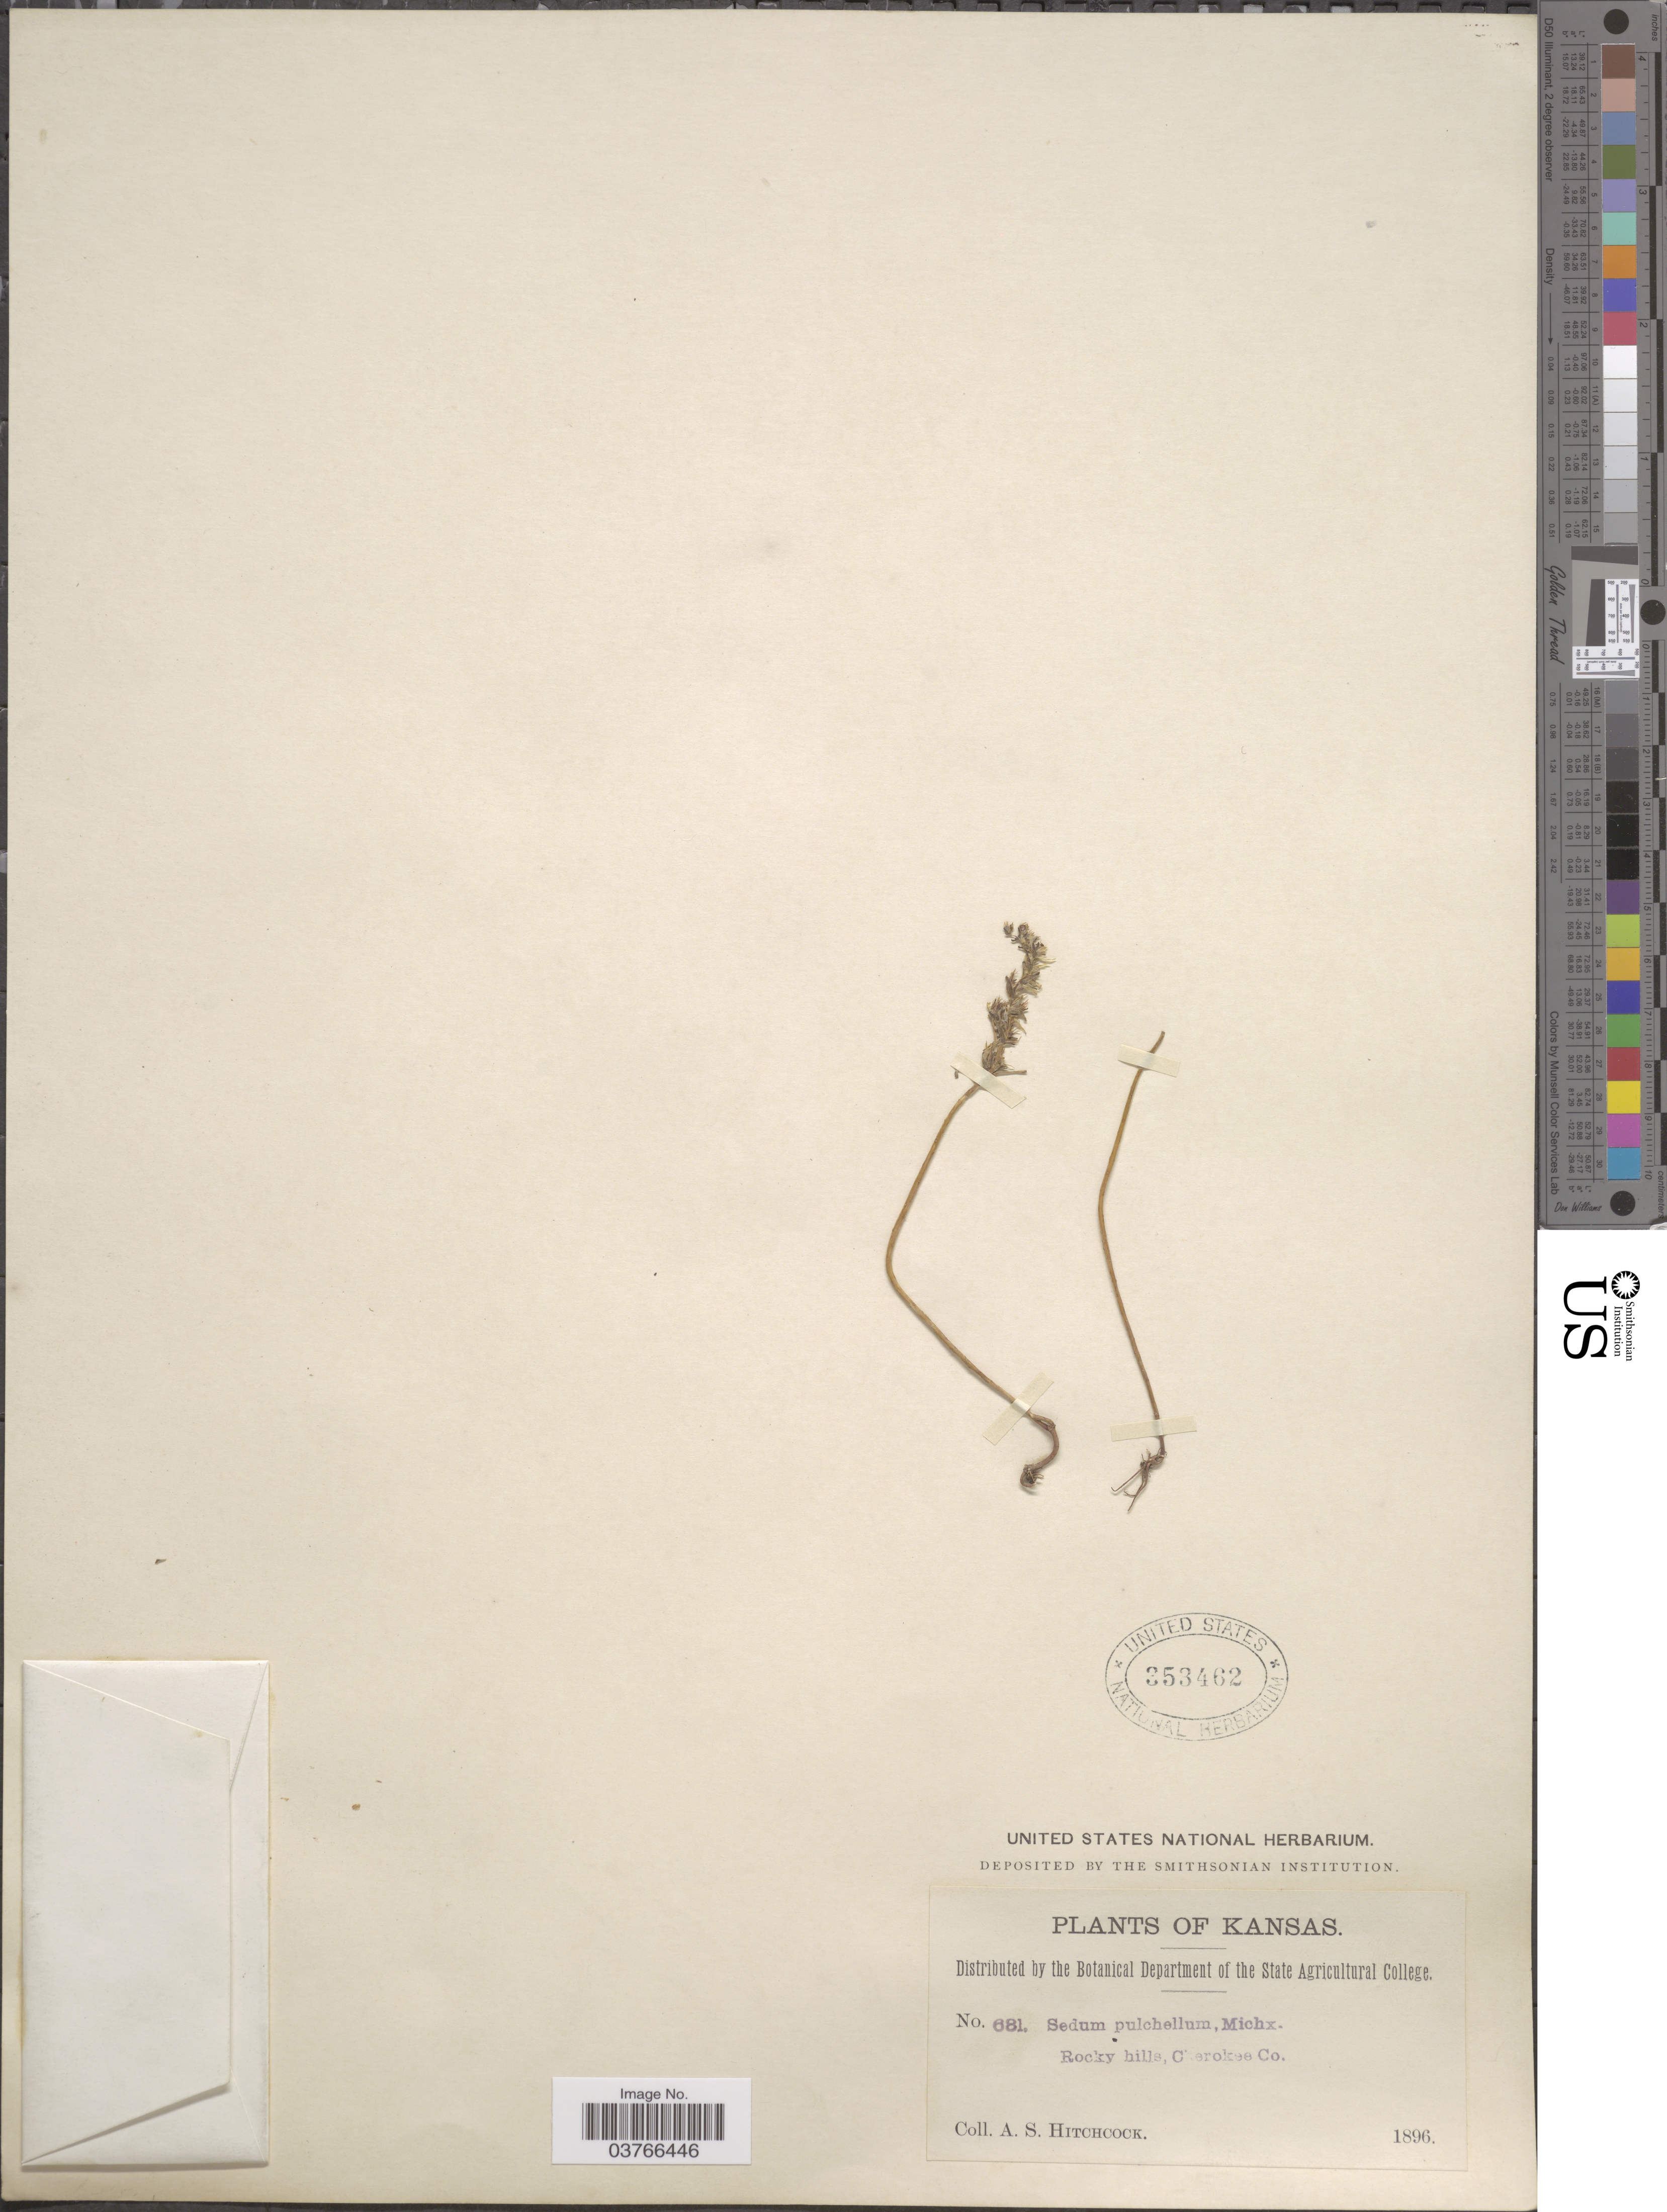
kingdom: Plantae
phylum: Tracheophyta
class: Magnoliopsida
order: Saxifragales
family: Crassulaceae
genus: Sedum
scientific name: Sedum pulchellum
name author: Michx.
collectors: A. S. Hitchcock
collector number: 681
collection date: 1896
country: United States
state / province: Kansas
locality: Rocky hills, Cherokee Co.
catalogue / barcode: US 353462